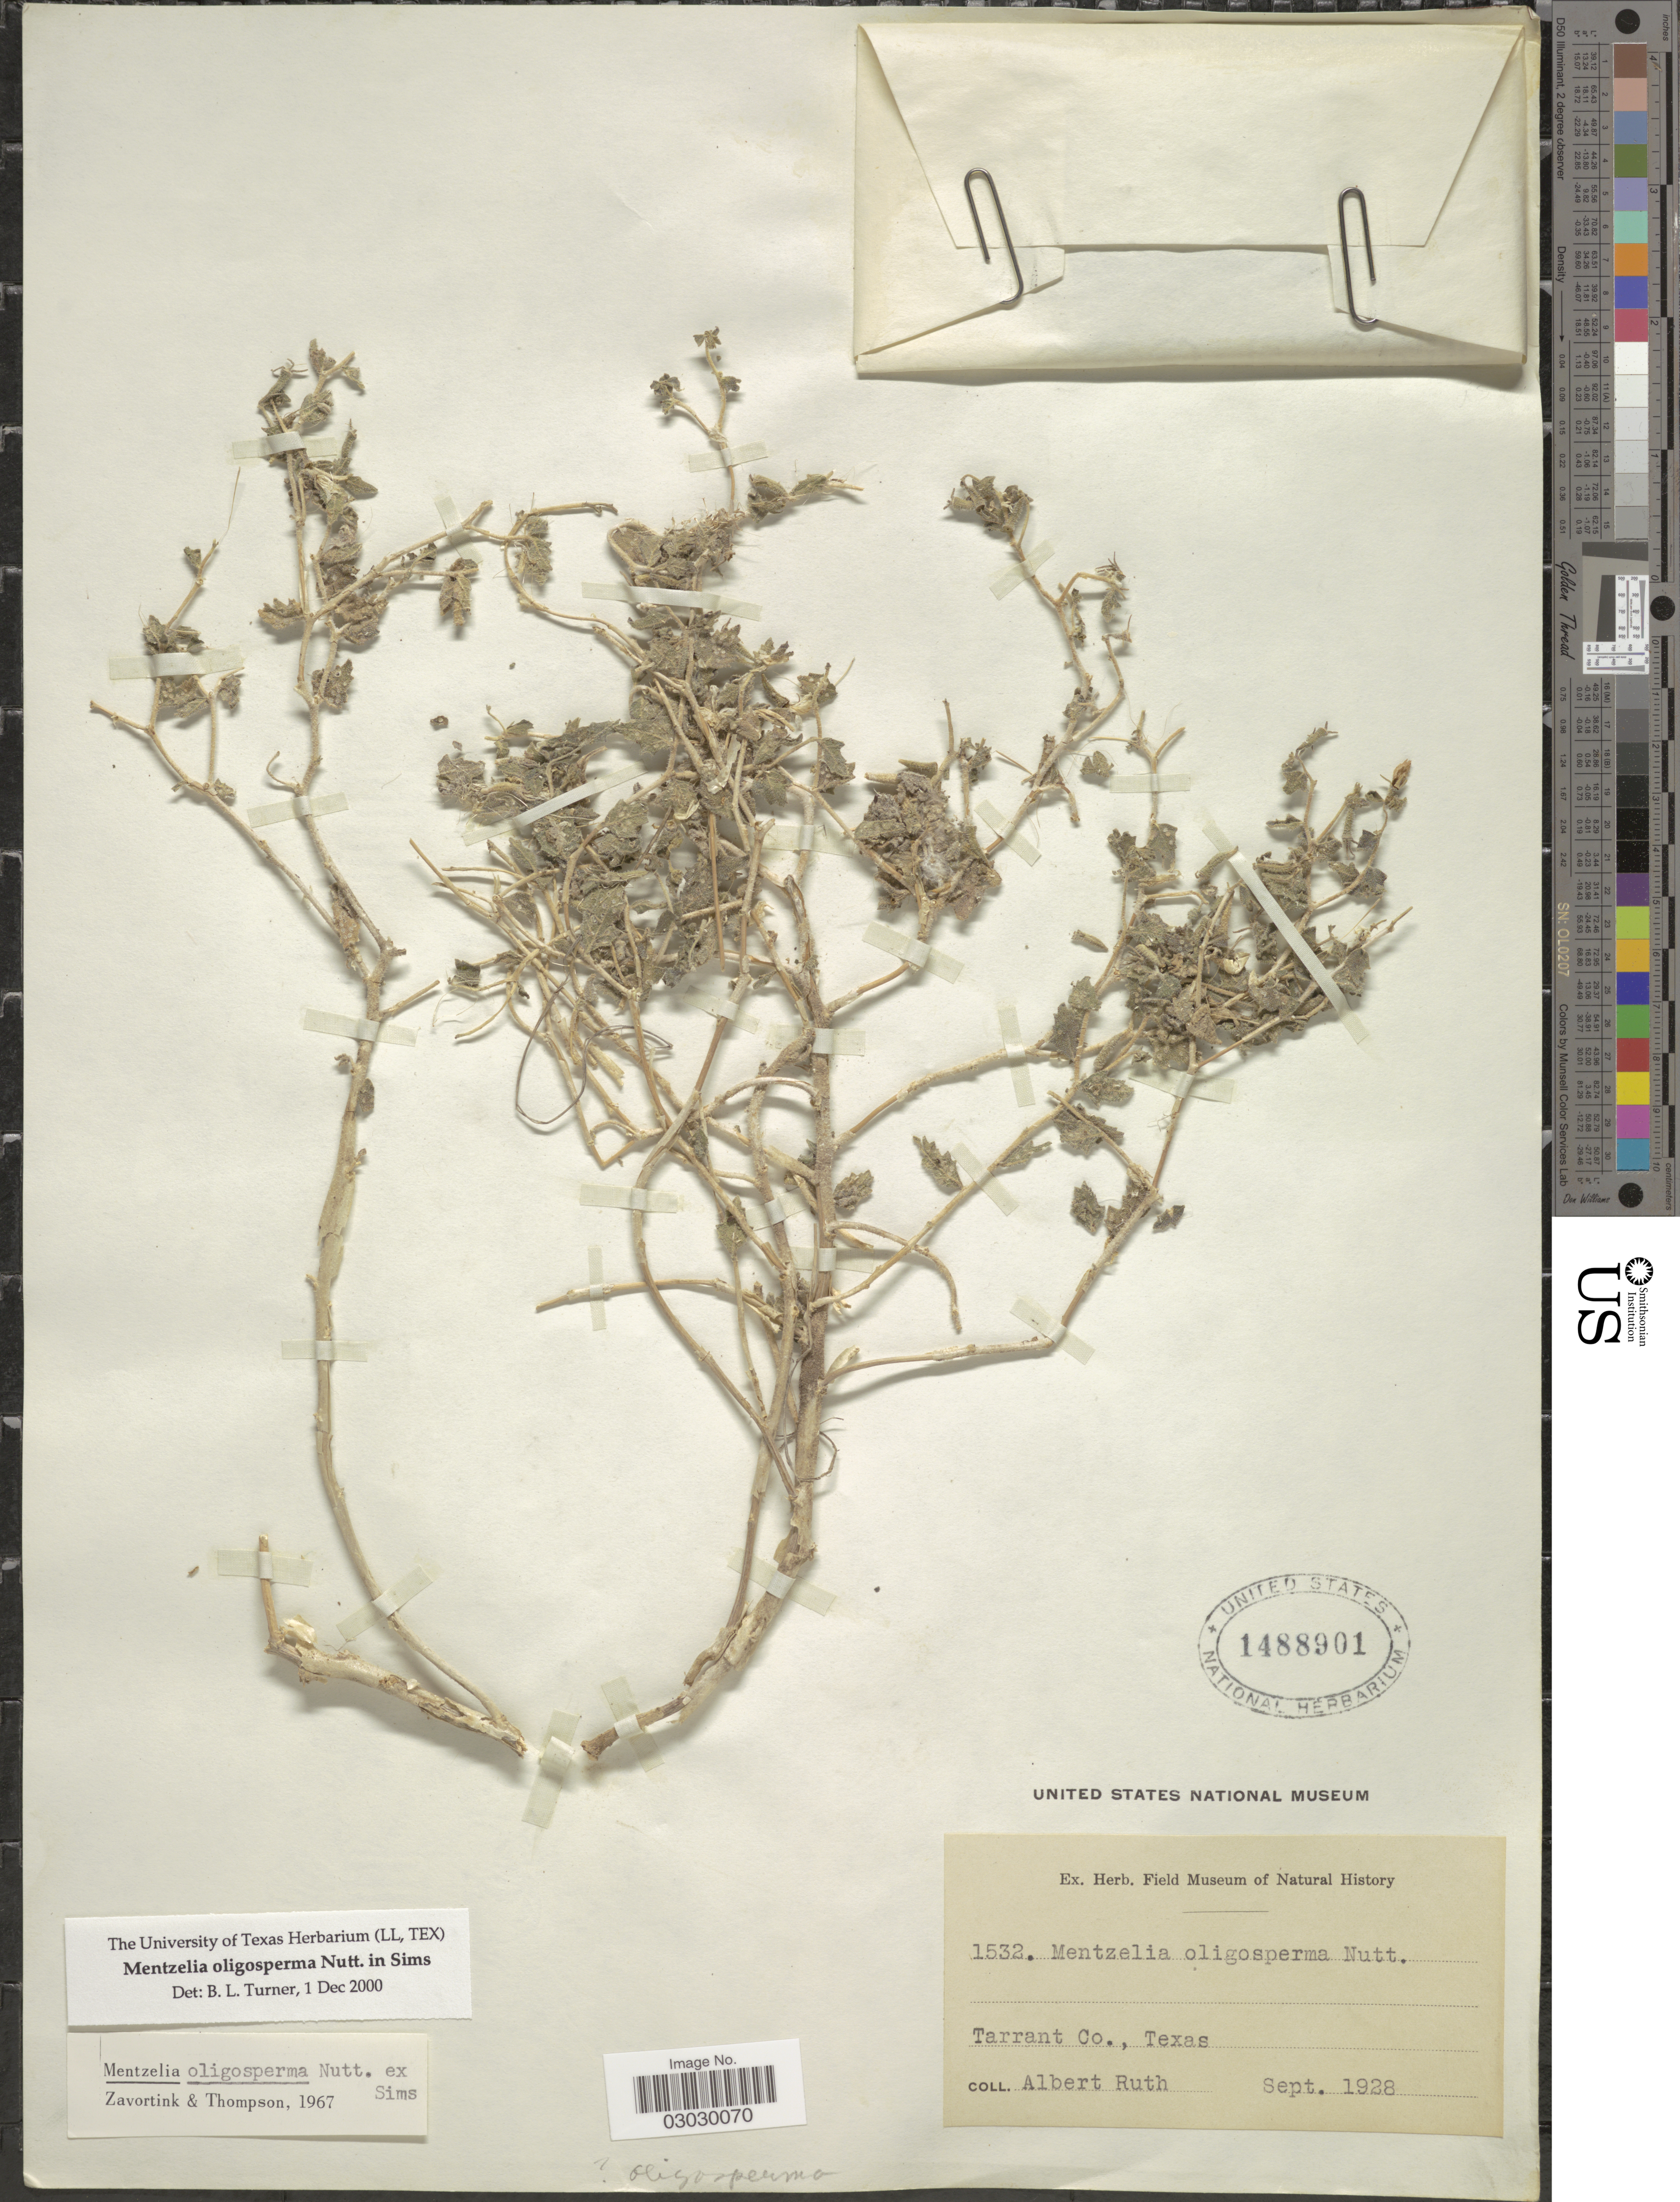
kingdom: Plantae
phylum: Tracheophyta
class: Magnoliopsida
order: Cornales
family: Loasaceae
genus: Mentzelia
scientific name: Mentzelia oligosperma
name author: Nutt. ex Sims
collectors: A. Ruth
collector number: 1532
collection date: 1928-09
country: United States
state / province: Texas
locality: Tarrant Co.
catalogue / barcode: US 1488901